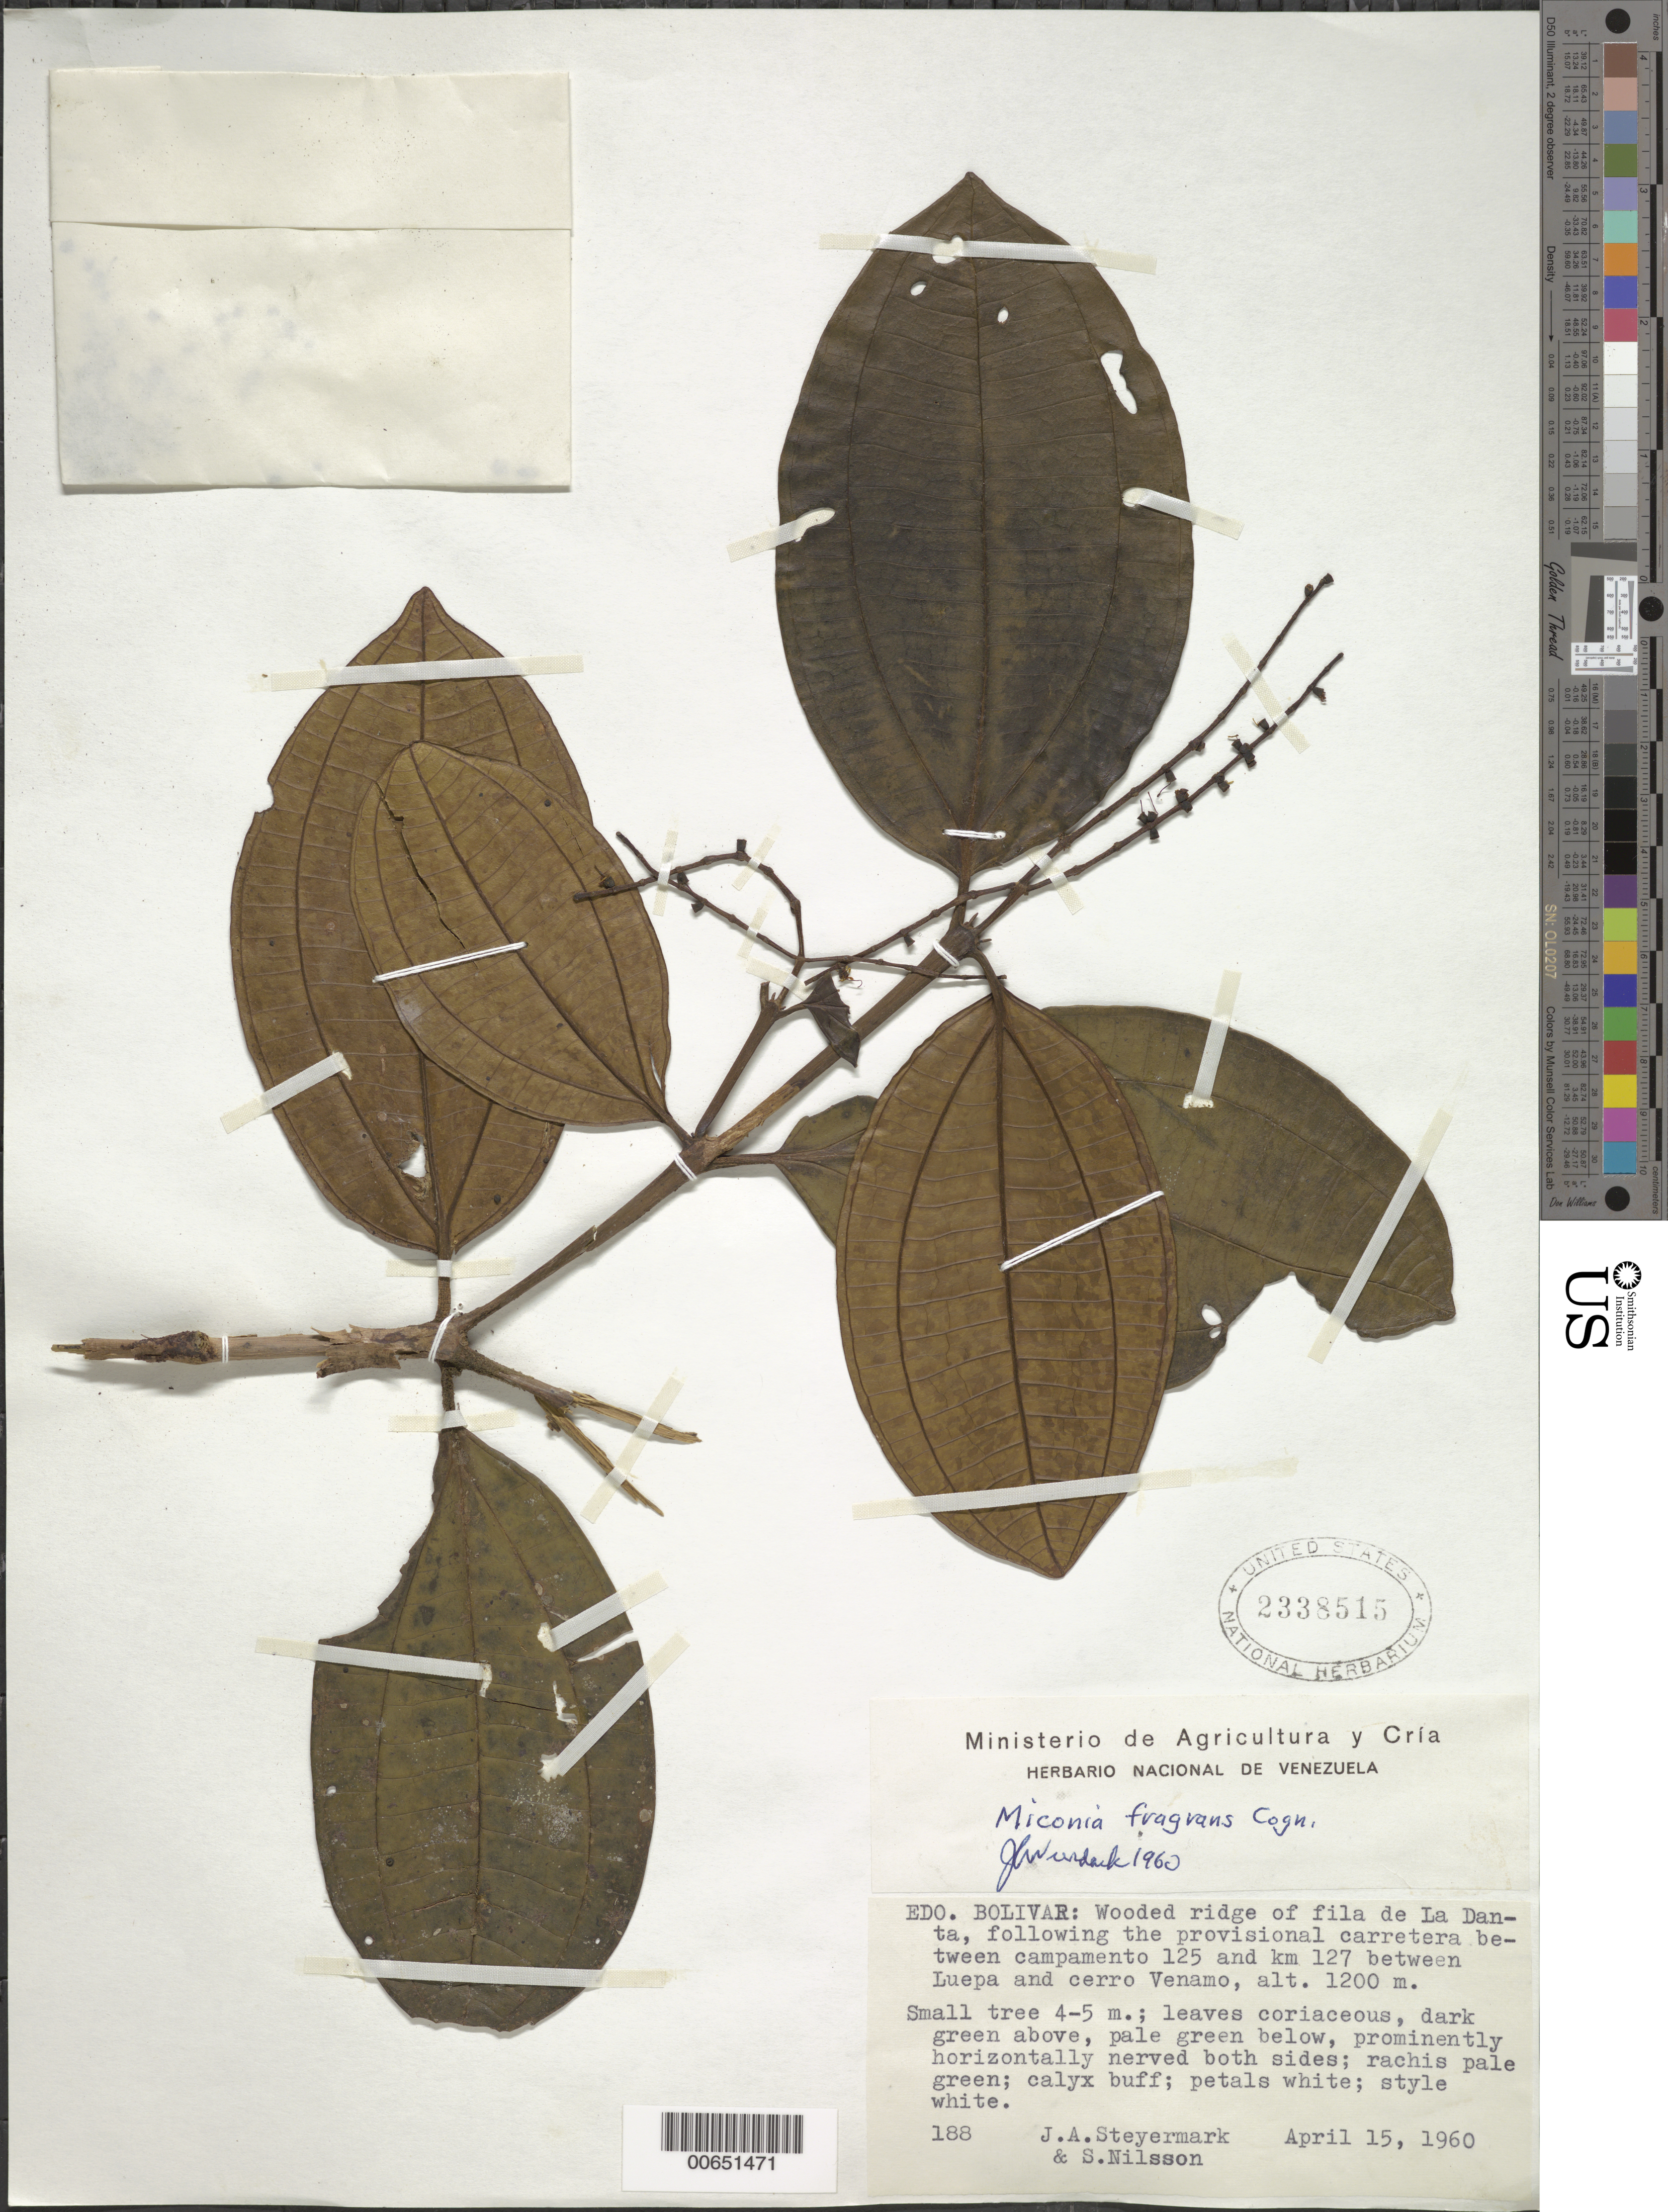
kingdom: Plantae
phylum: Tracheophyta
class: Magnoliopsida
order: Myrtales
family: Melastomataceae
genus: Miconia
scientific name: Miconia fragrans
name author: Cogn.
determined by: Wurdack, John J., (US), US (UNITED STATES)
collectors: J. Steyermark & S. Nilsson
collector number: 60 188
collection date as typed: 15-Apr-60 to 17-Apr-60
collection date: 1960-04-15/1960-04-17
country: Venezuela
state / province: Bolívar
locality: Fila La Danta, following the provisional carretera between campamento 125 and km 127, between Luepa and cerro Venamo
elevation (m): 1200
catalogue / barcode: US 2338515